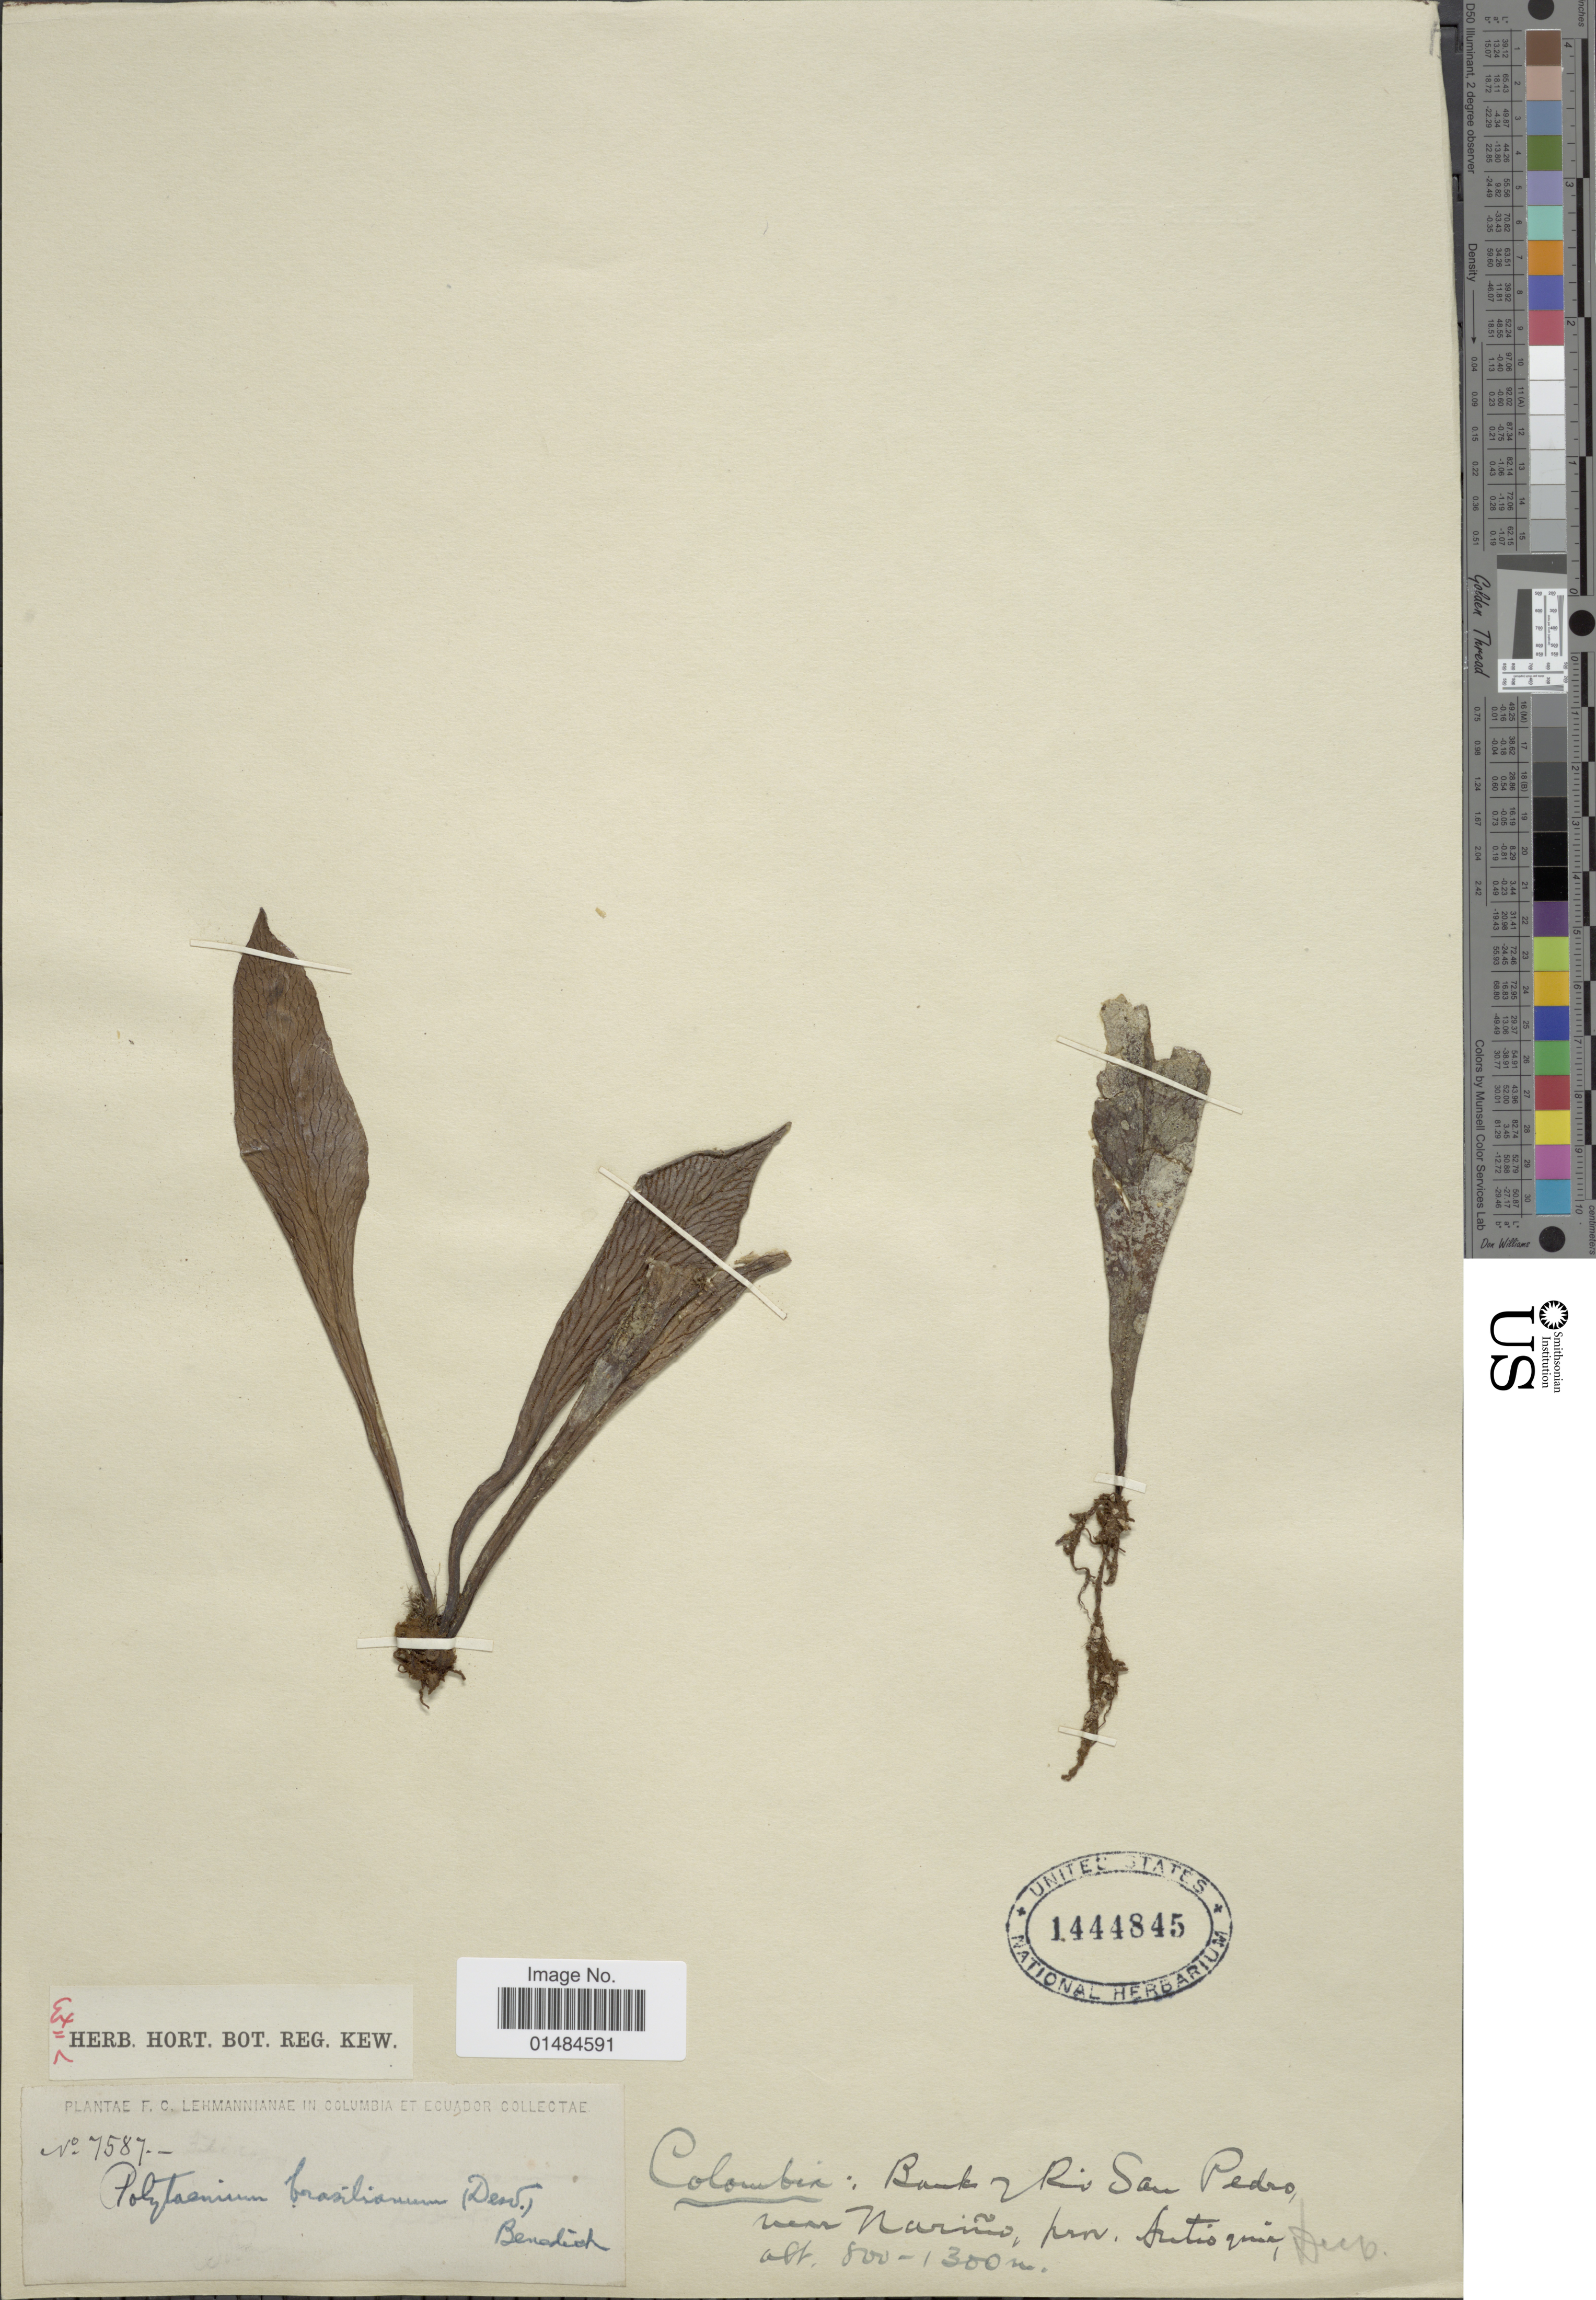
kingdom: Plantae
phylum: Tracheophyta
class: Polypodiopsida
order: Polypodiales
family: Pteridaceae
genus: Polytaenium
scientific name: Polytaenium cajenense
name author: (Desv.) Benedict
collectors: F. C. Lehmann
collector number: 7587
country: Colombia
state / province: Antioquia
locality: Bank of Rio San Pedro near Nariño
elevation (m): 800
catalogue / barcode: US 1444845